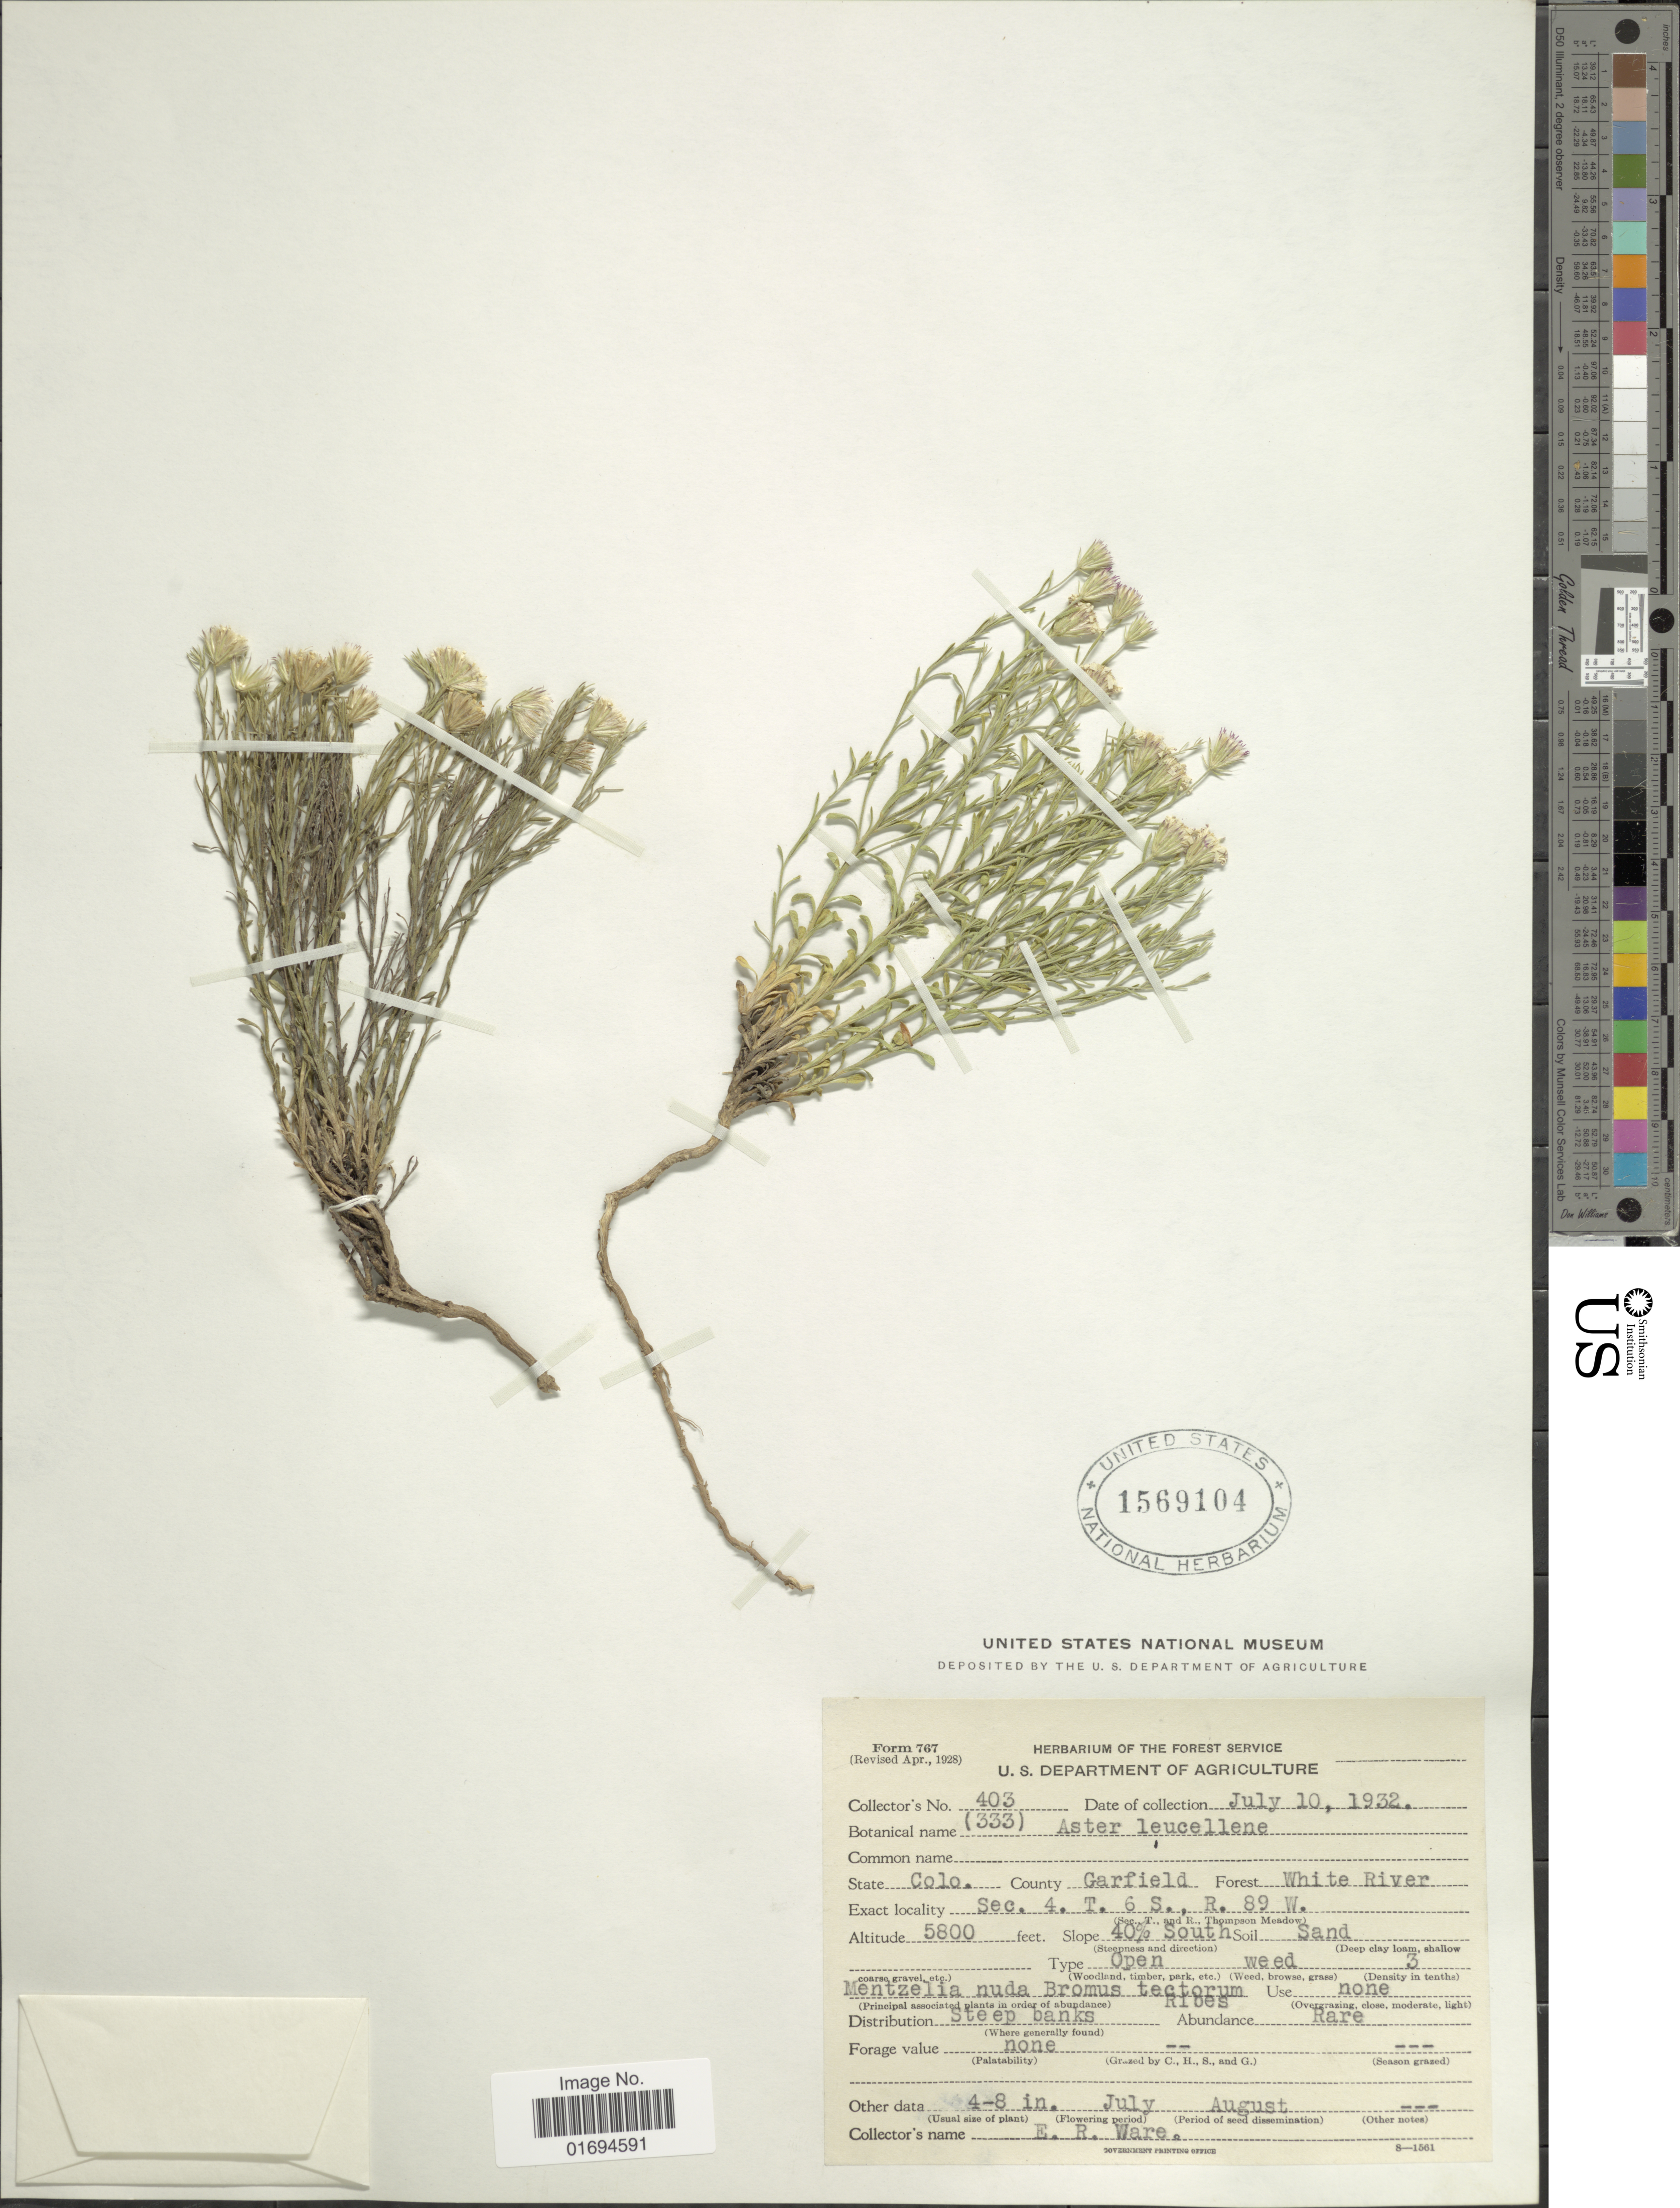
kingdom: Plantae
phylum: Tracheophyta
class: Magnoliopsida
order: Asterales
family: Asteraceae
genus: Chaetopappa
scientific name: Chaetopappa ericoides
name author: (Torr.) G.L. Nesom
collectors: E. Ware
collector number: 403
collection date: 1932-07-10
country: United States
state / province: Colorado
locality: County Garfield, Sec. 4. T. 6 S., R. 89 W.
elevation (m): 1768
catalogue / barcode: US 1569104